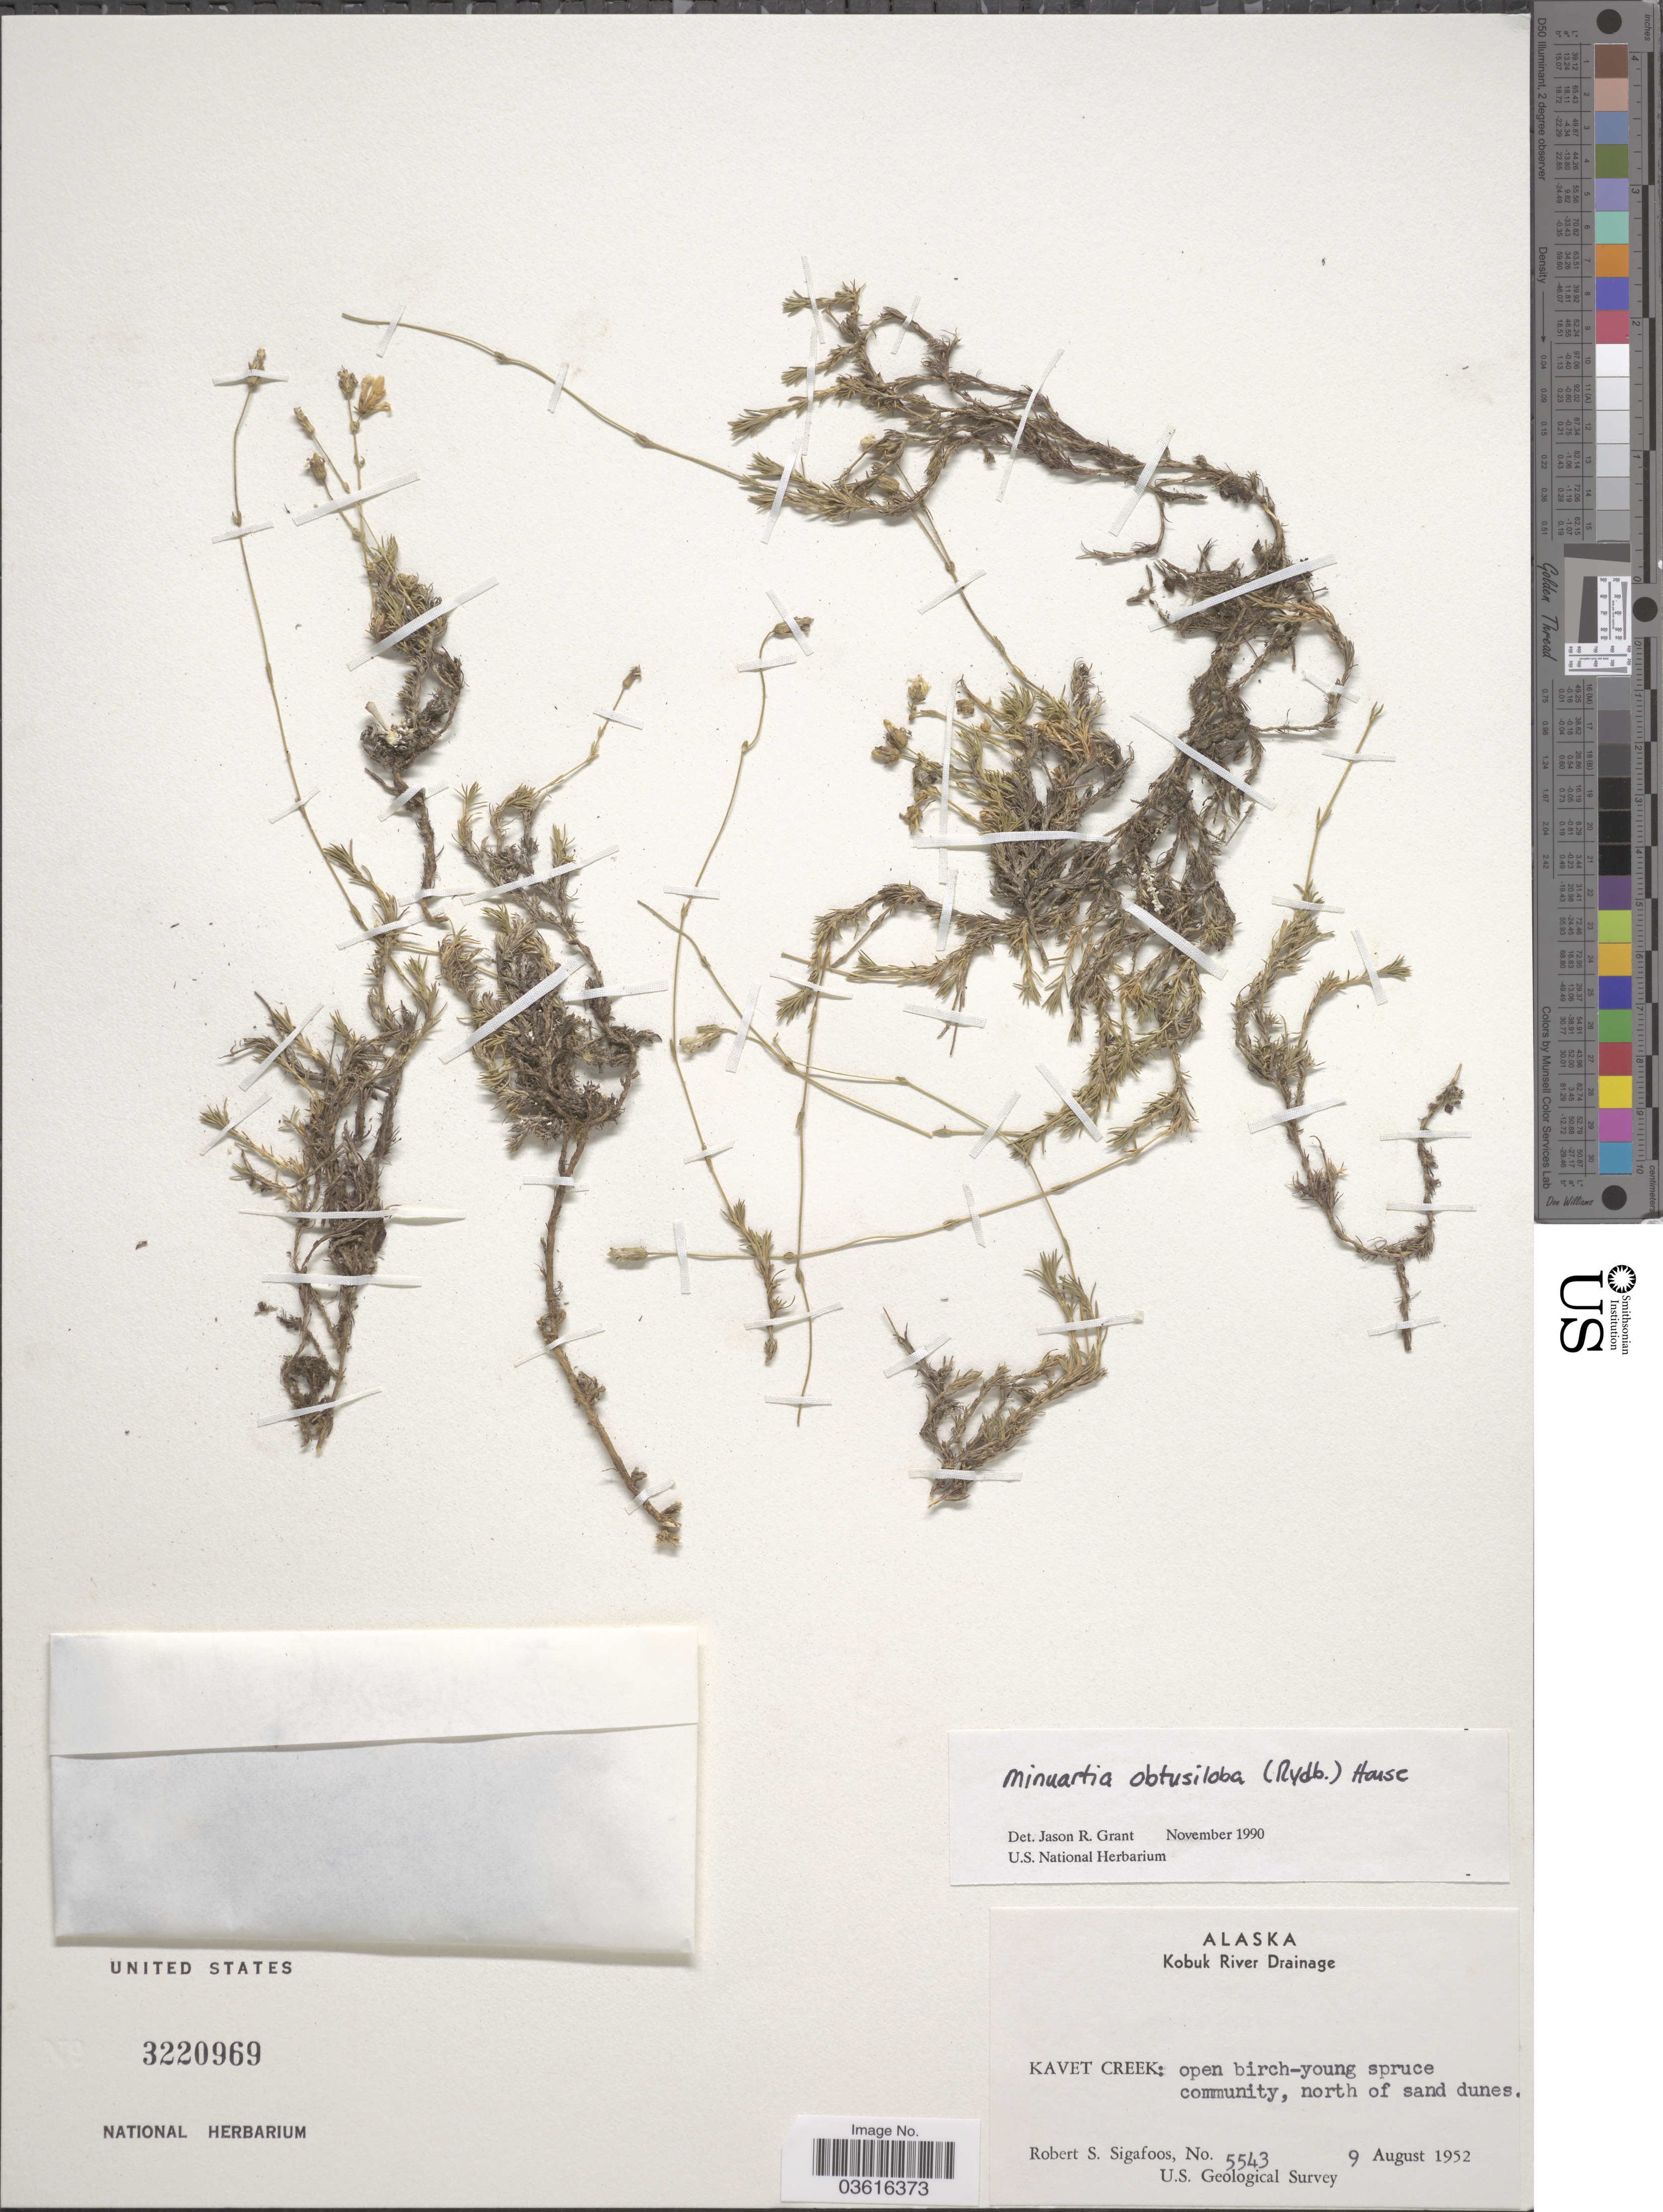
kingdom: Plantae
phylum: Tracheophyta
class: Magnoliopsida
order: Caryophyllales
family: Caryophyllaceae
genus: Cherleria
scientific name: Cherleria yukonensis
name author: (Hultén) A.J. Moore & Dillenb.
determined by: Strong, Mark T., (BOT), Smithsonian Institution - National Museum of Natural History (UNITED STATES)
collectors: R. Sigafoos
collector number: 5543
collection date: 1952-08-09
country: United States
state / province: Alaska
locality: Kobuk River Drainage. Kavet Creek: open birch-young spruce community, north of sand dunes.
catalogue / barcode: US 3220969